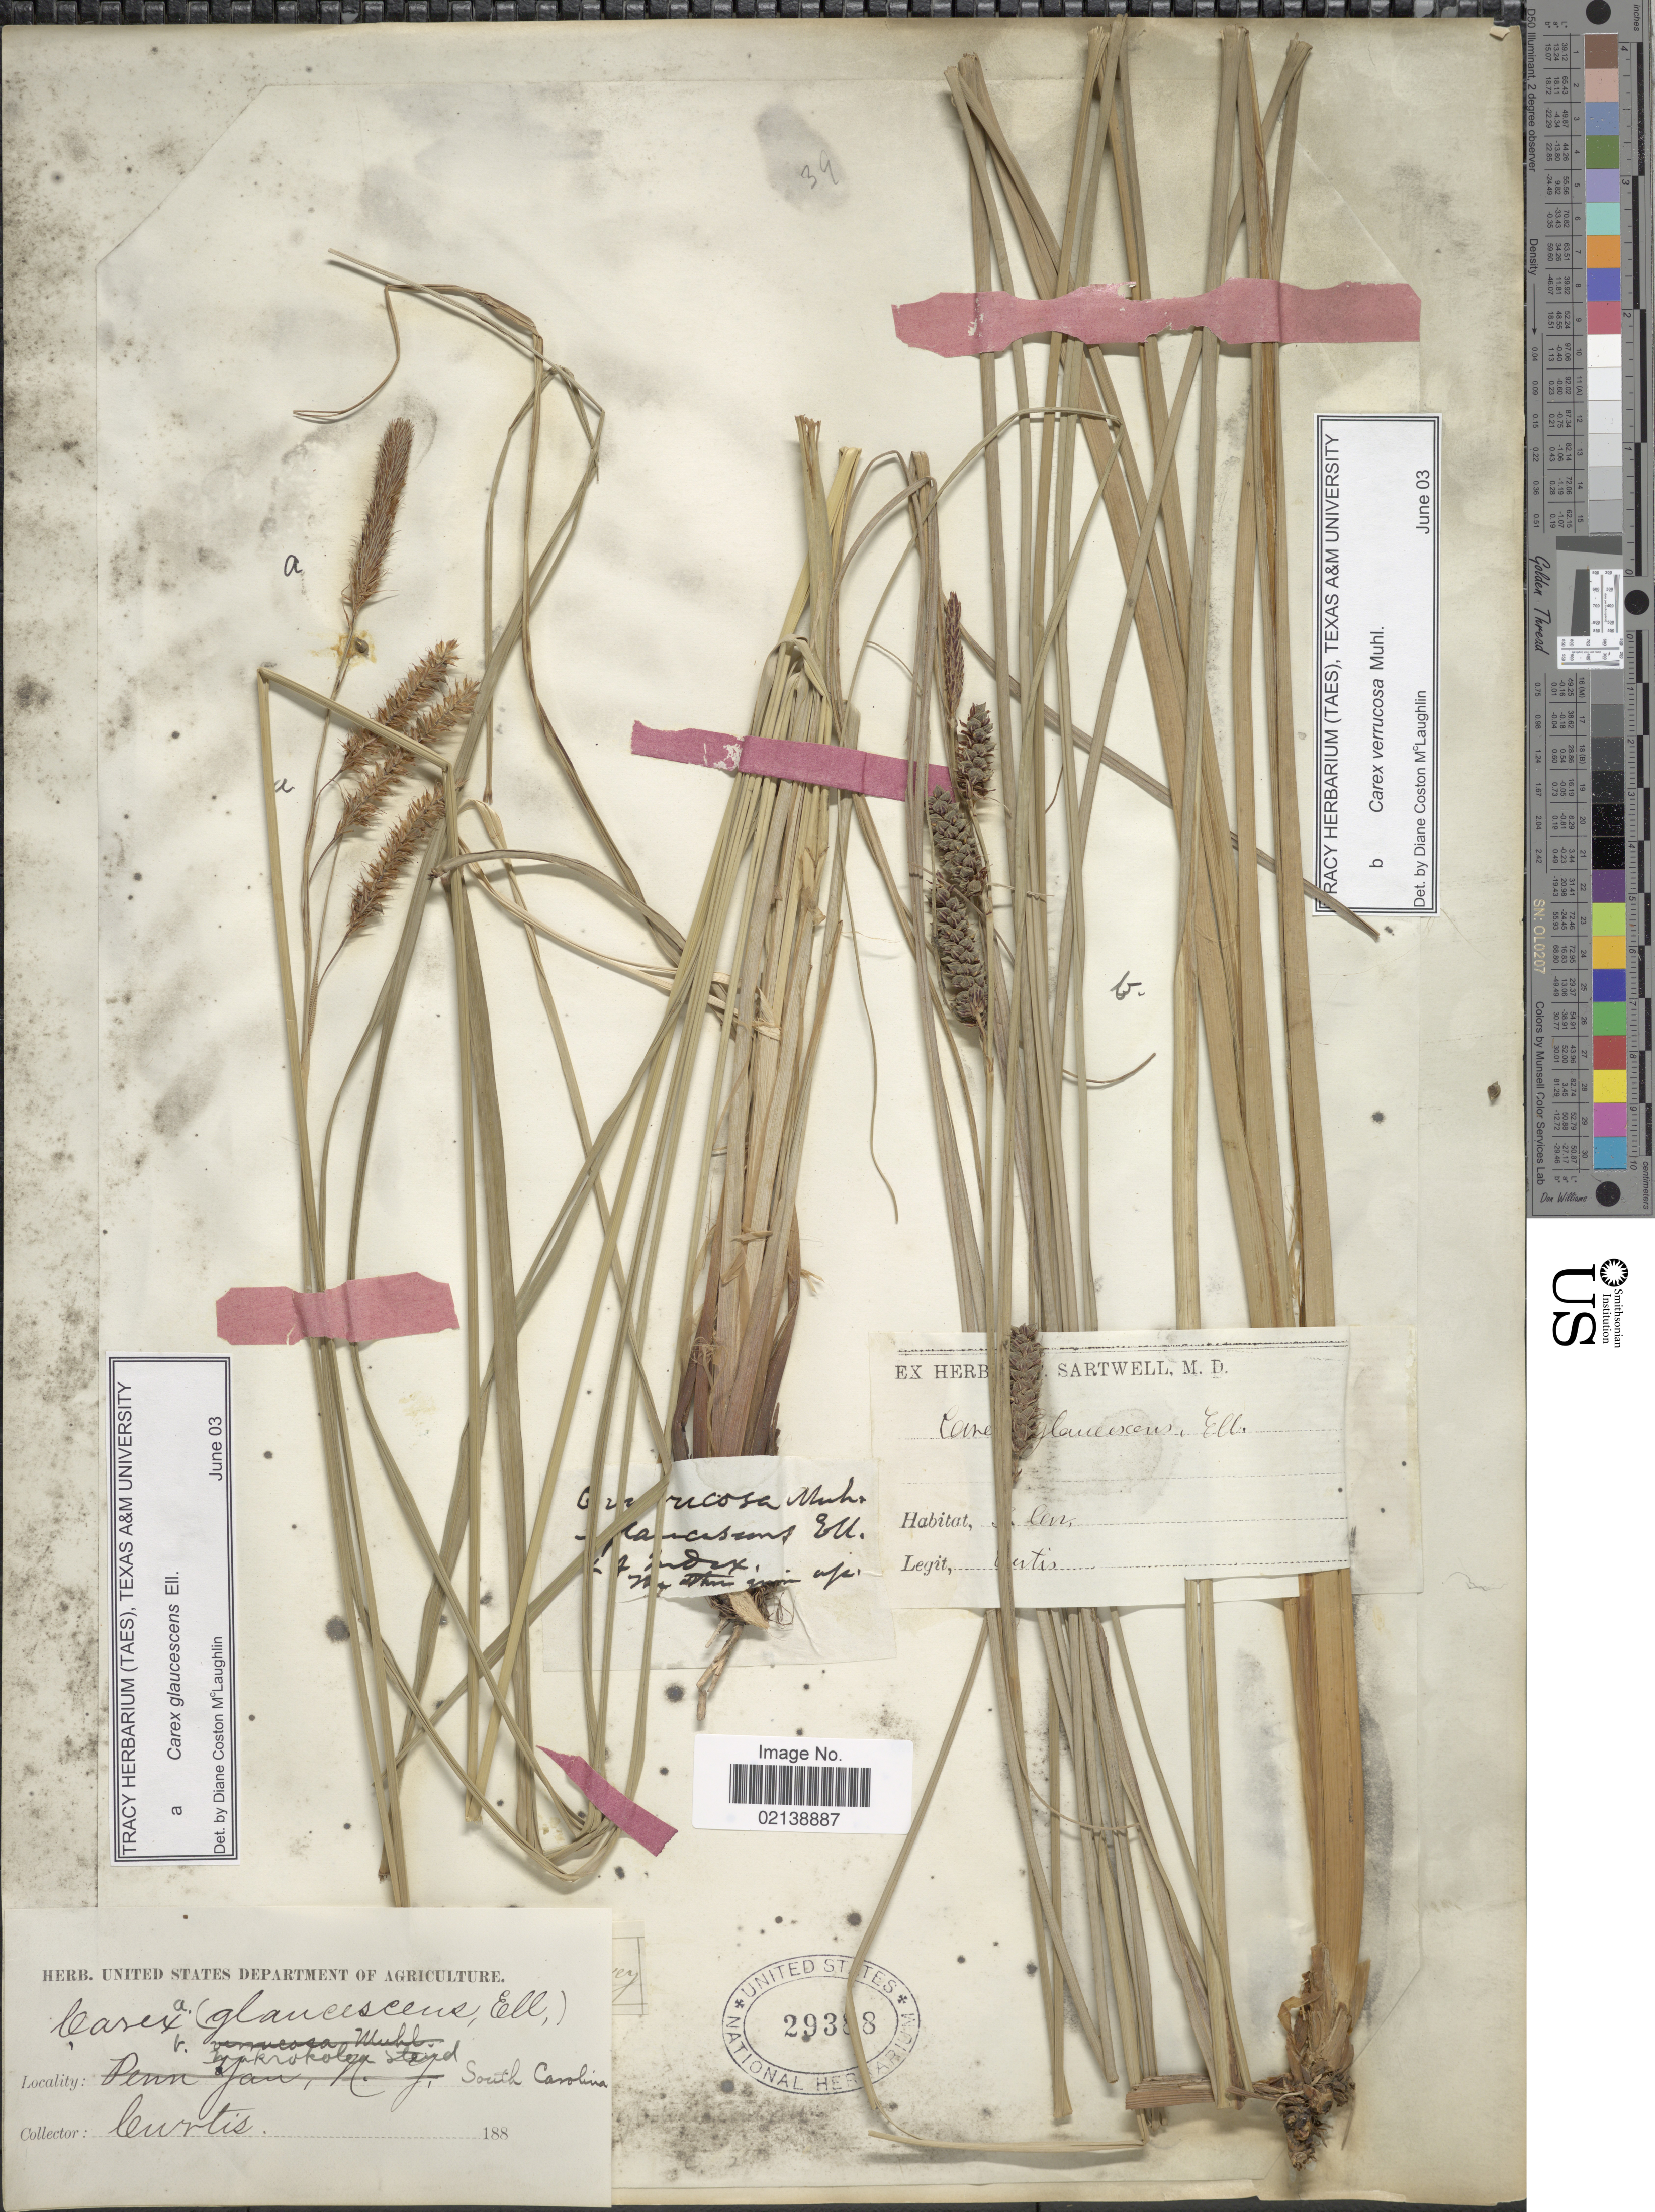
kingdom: Plantae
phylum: Tracheophyta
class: Liliopsida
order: Poales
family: Cyperaceae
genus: Carex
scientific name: Carex verrucosa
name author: Muhl.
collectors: -. Curtis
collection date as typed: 188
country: United States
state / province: South Carolina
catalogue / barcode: US 29388